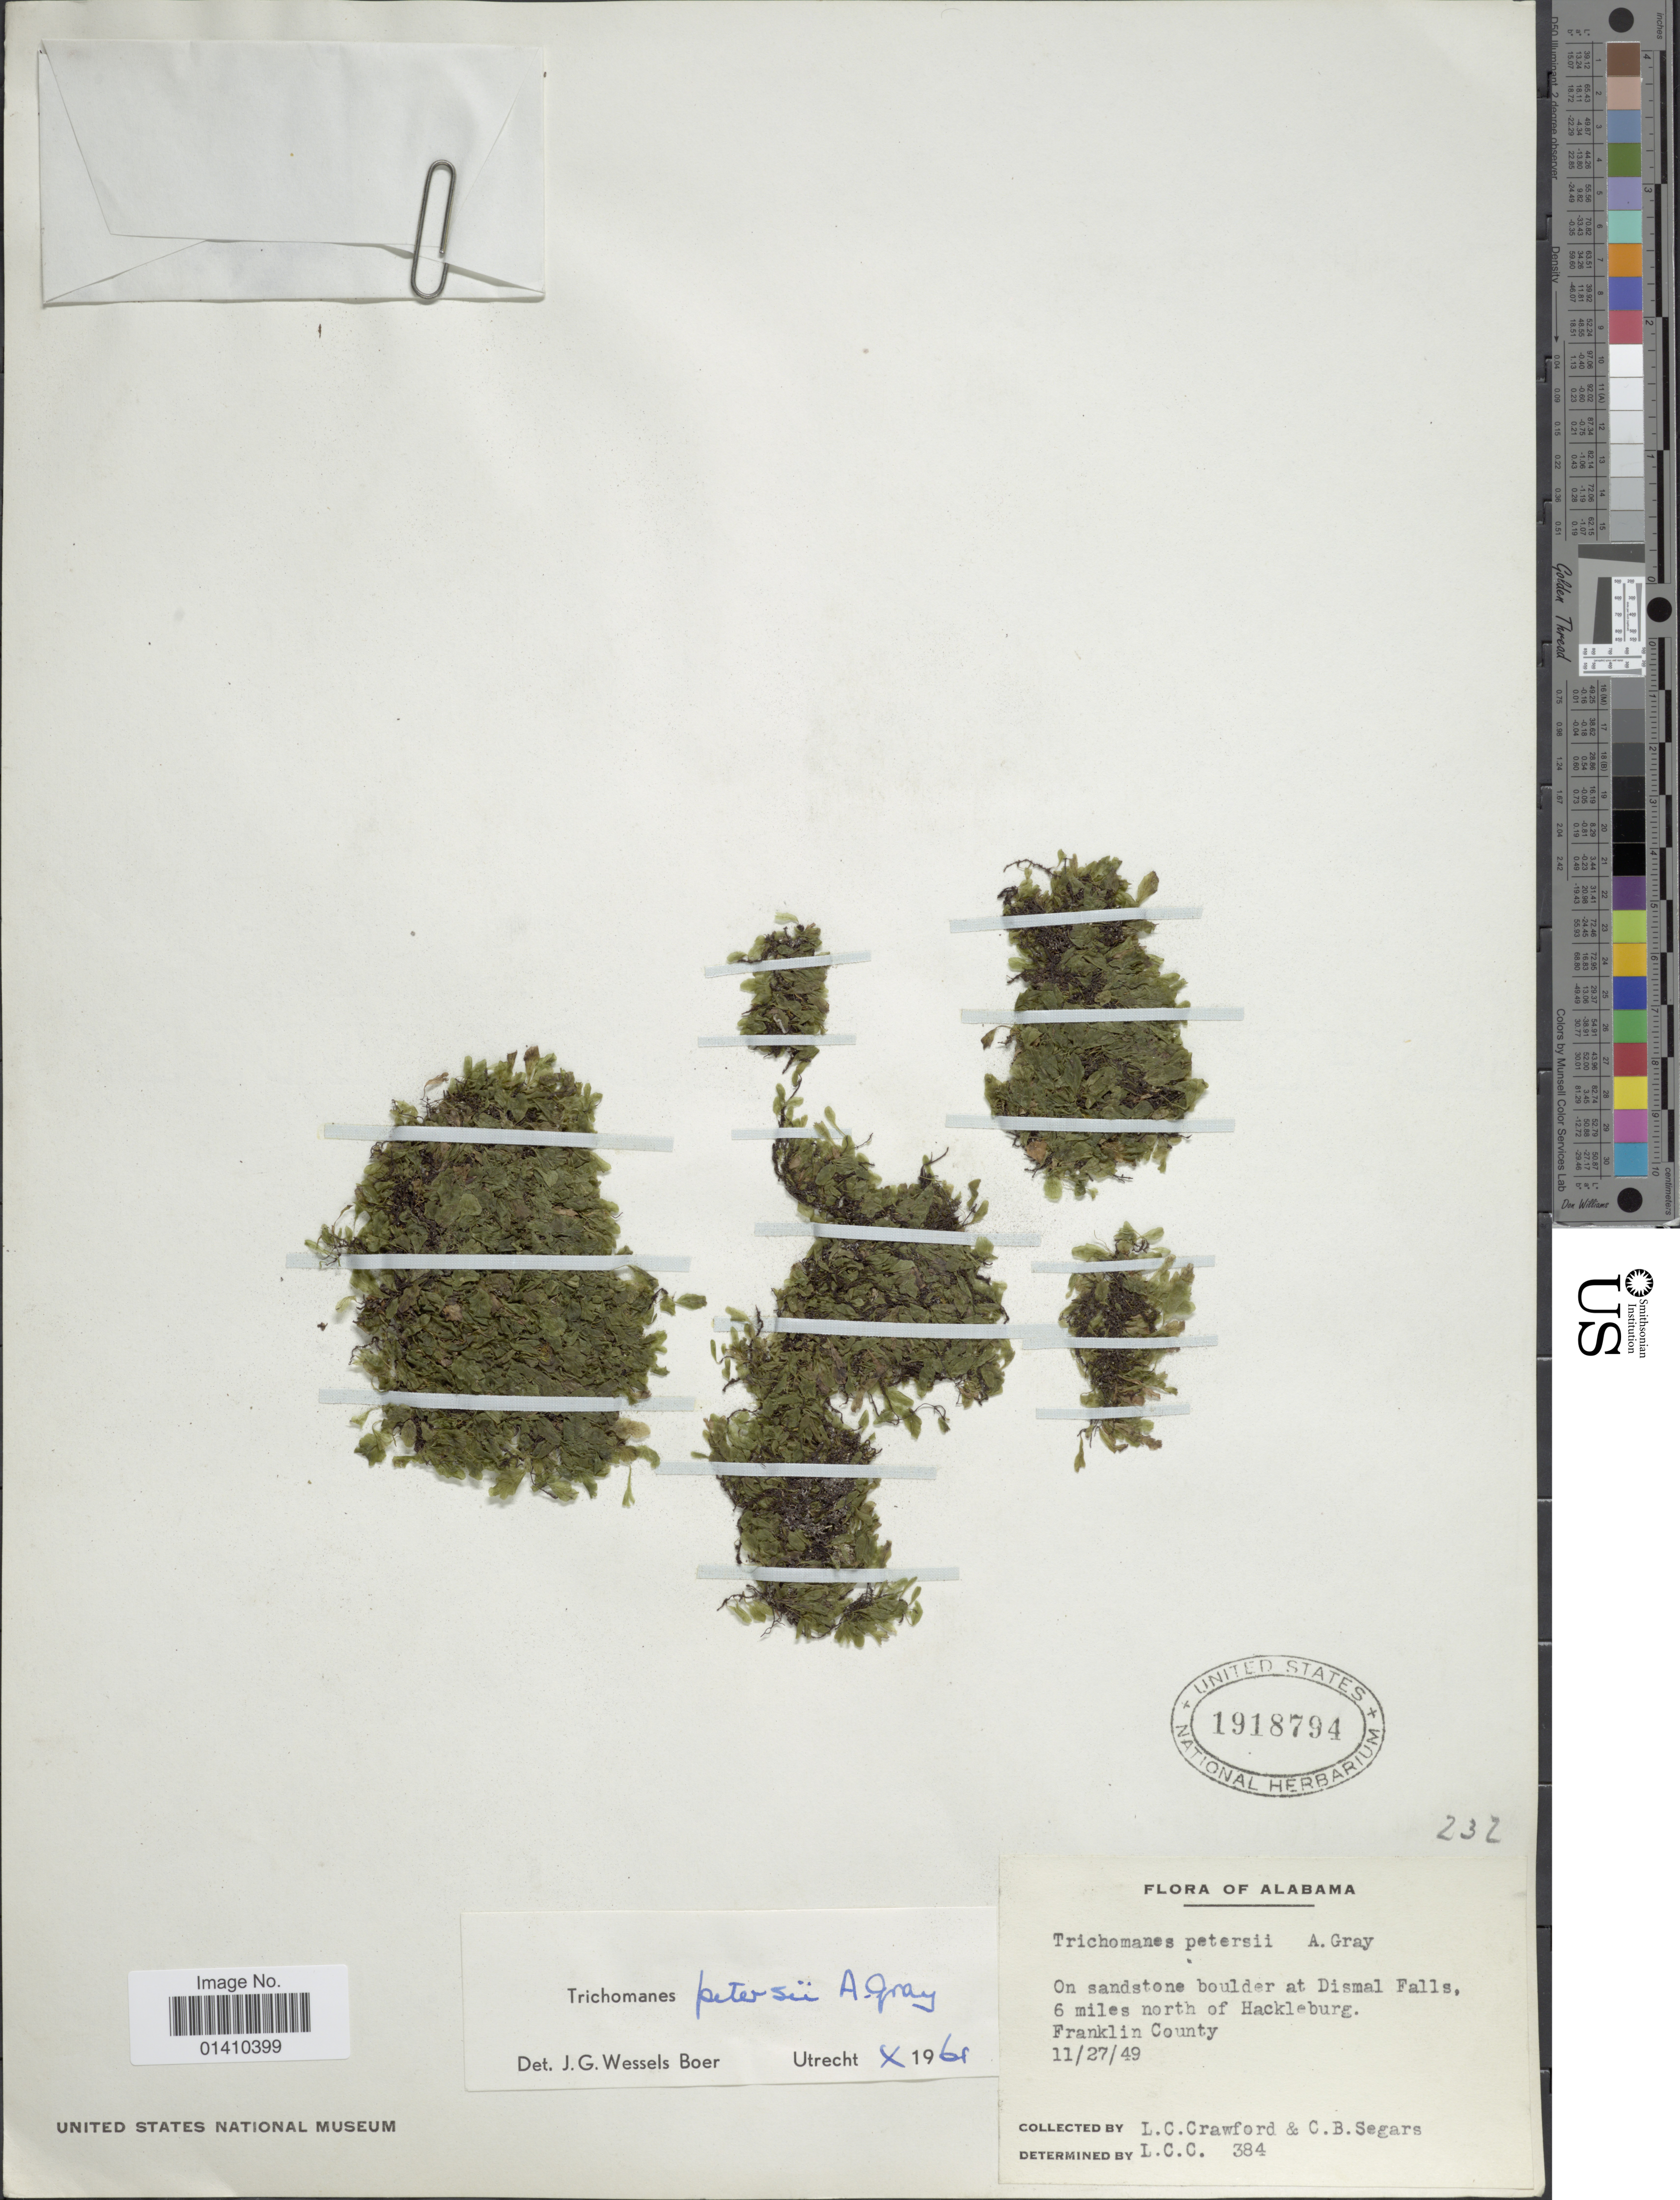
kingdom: Plantae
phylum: Tracheophyta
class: Polypodiopsida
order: Hymenophyllales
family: Hymenophyllaceae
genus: Didymoglossum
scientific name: Didymoglossum petersii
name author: (A. Gray) Copel.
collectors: L. Crawford & C. Segars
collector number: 232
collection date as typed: Transcribed d/m/y: 27/11/49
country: United States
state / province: Alabama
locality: On sandstone boulder at Dismal Falls, 6 miles north of Hackleburg, Franklin County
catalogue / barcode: US 1918794